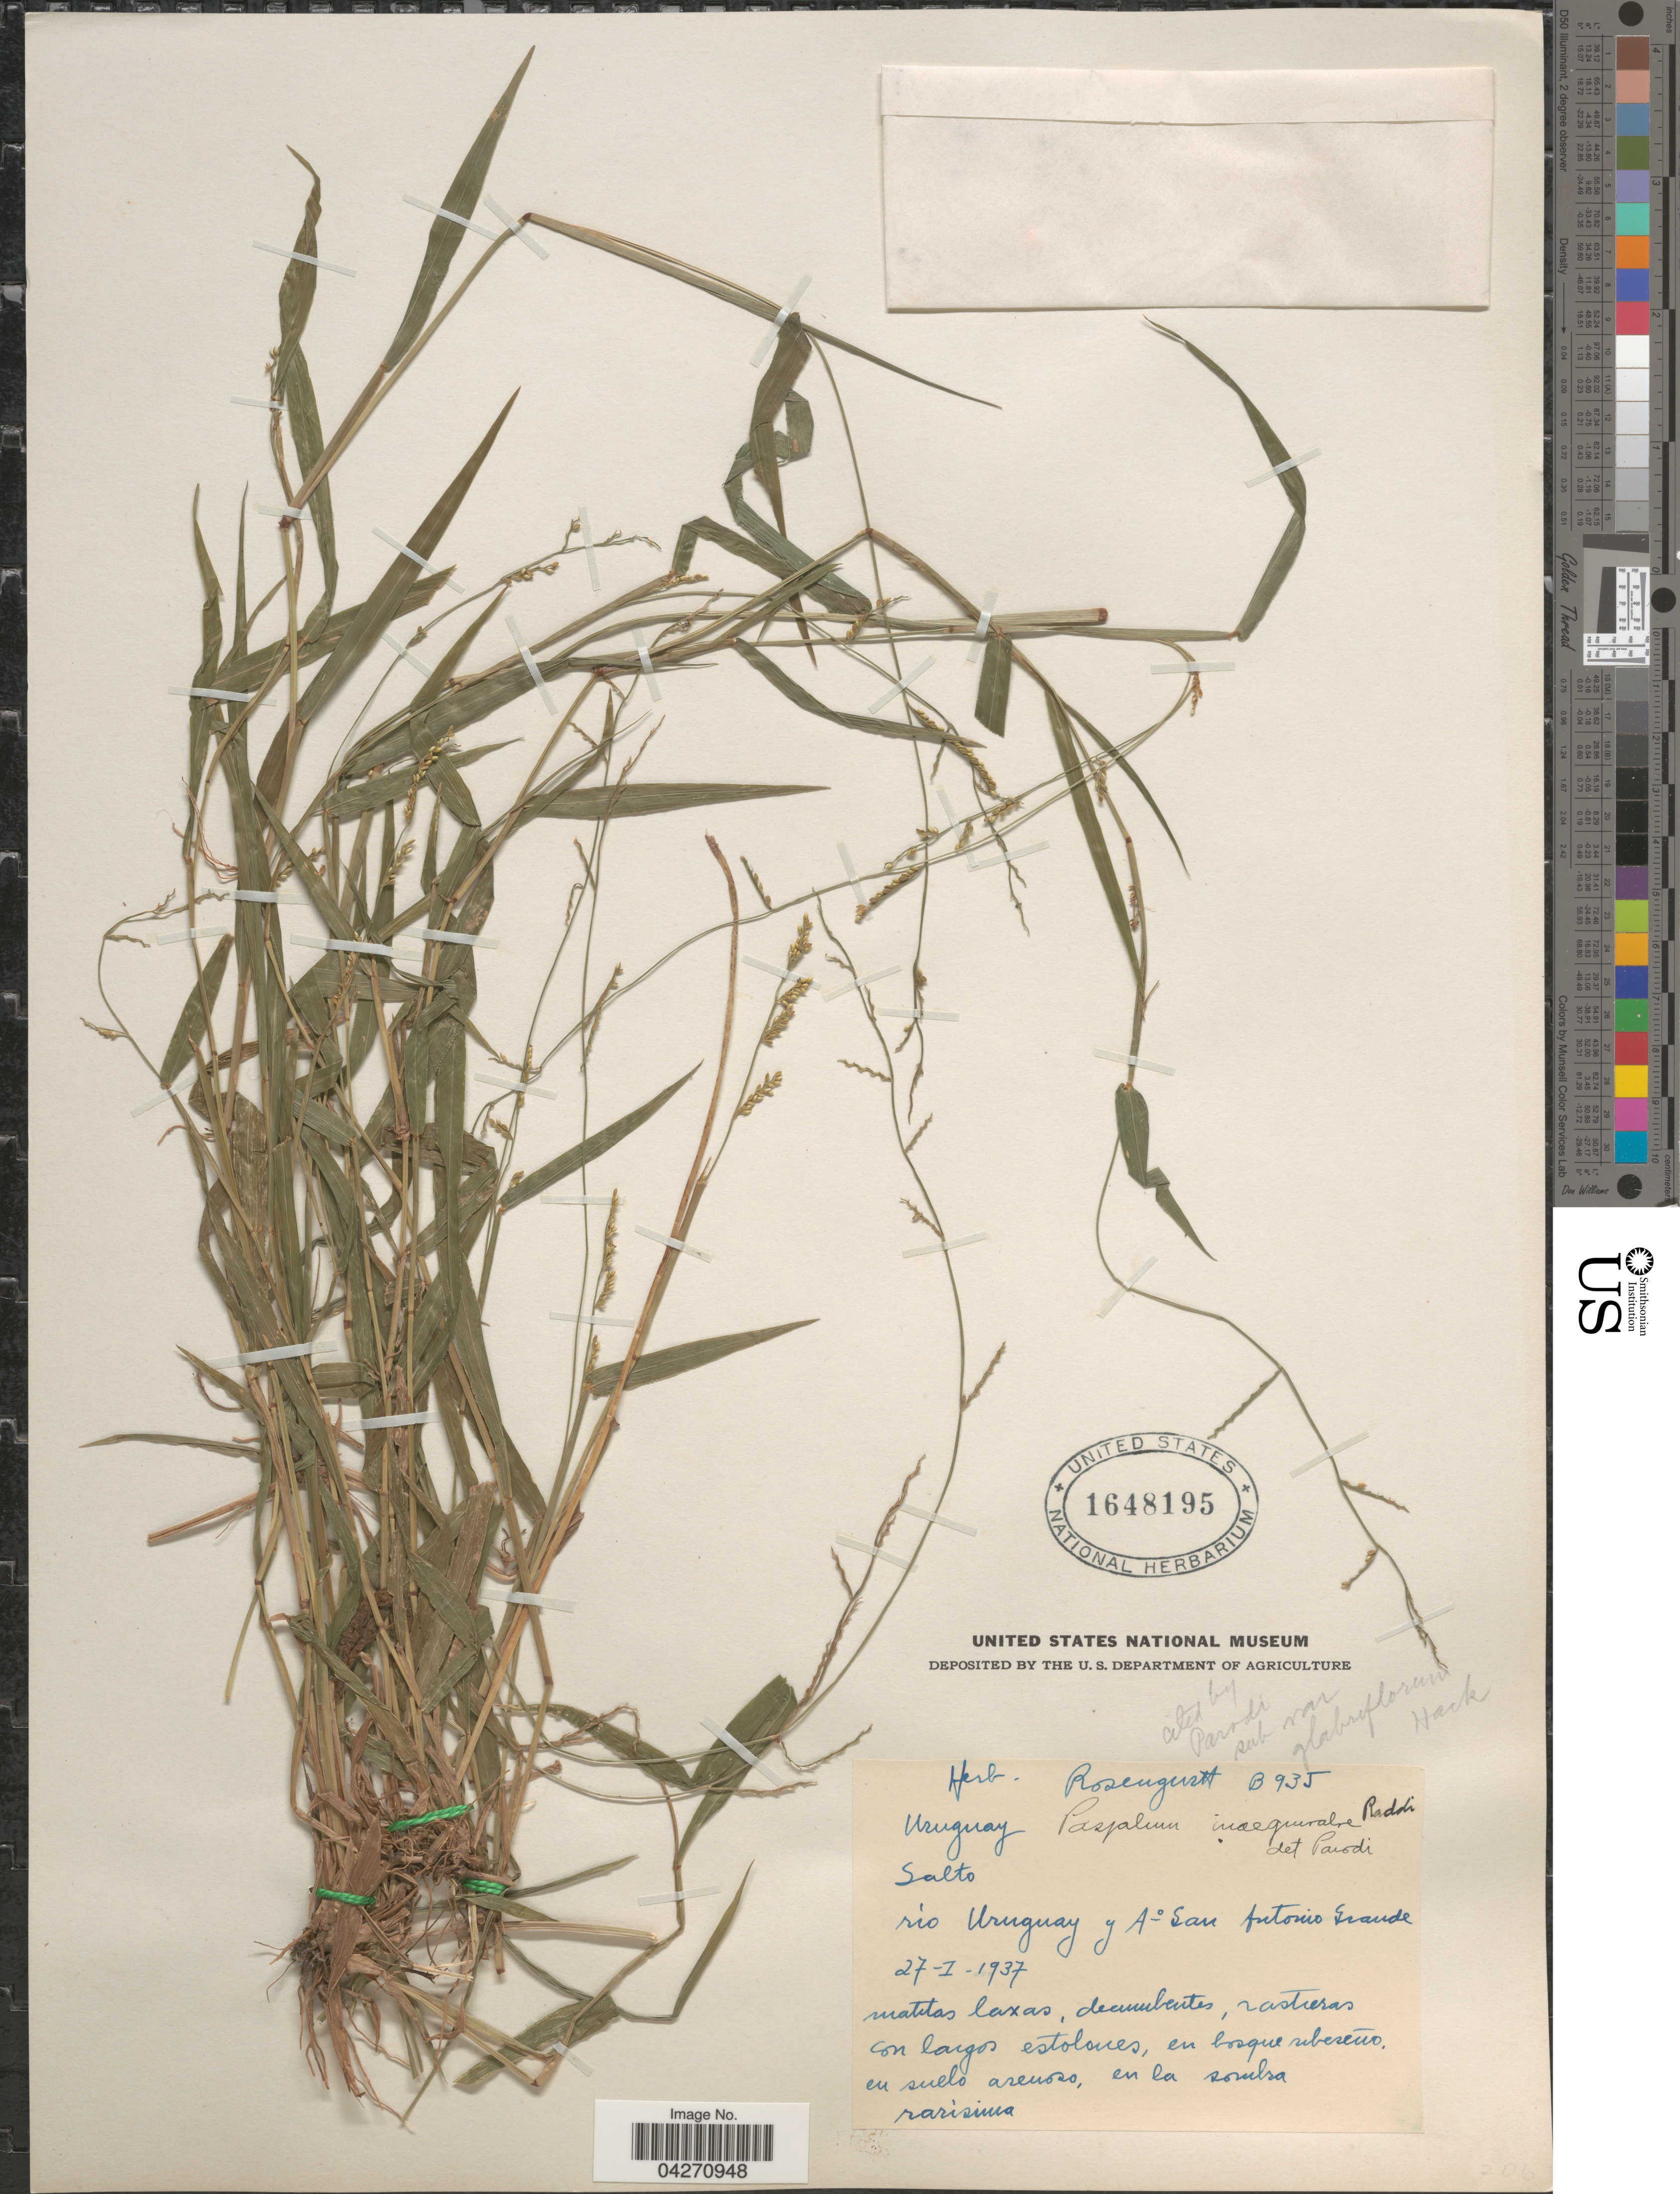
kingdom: Plantae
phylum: Tracheophyta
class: Liliopsida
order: Poales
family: Poaceae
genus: Paspalum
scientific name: Paspalum inaequivalve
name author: Raddi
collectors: B. Rosengurtt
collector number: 935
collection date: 1937-01-27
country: Uruguay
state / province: Salto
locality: Río Uruguay y A° San Antonio Grande.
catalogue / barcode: US 1648195